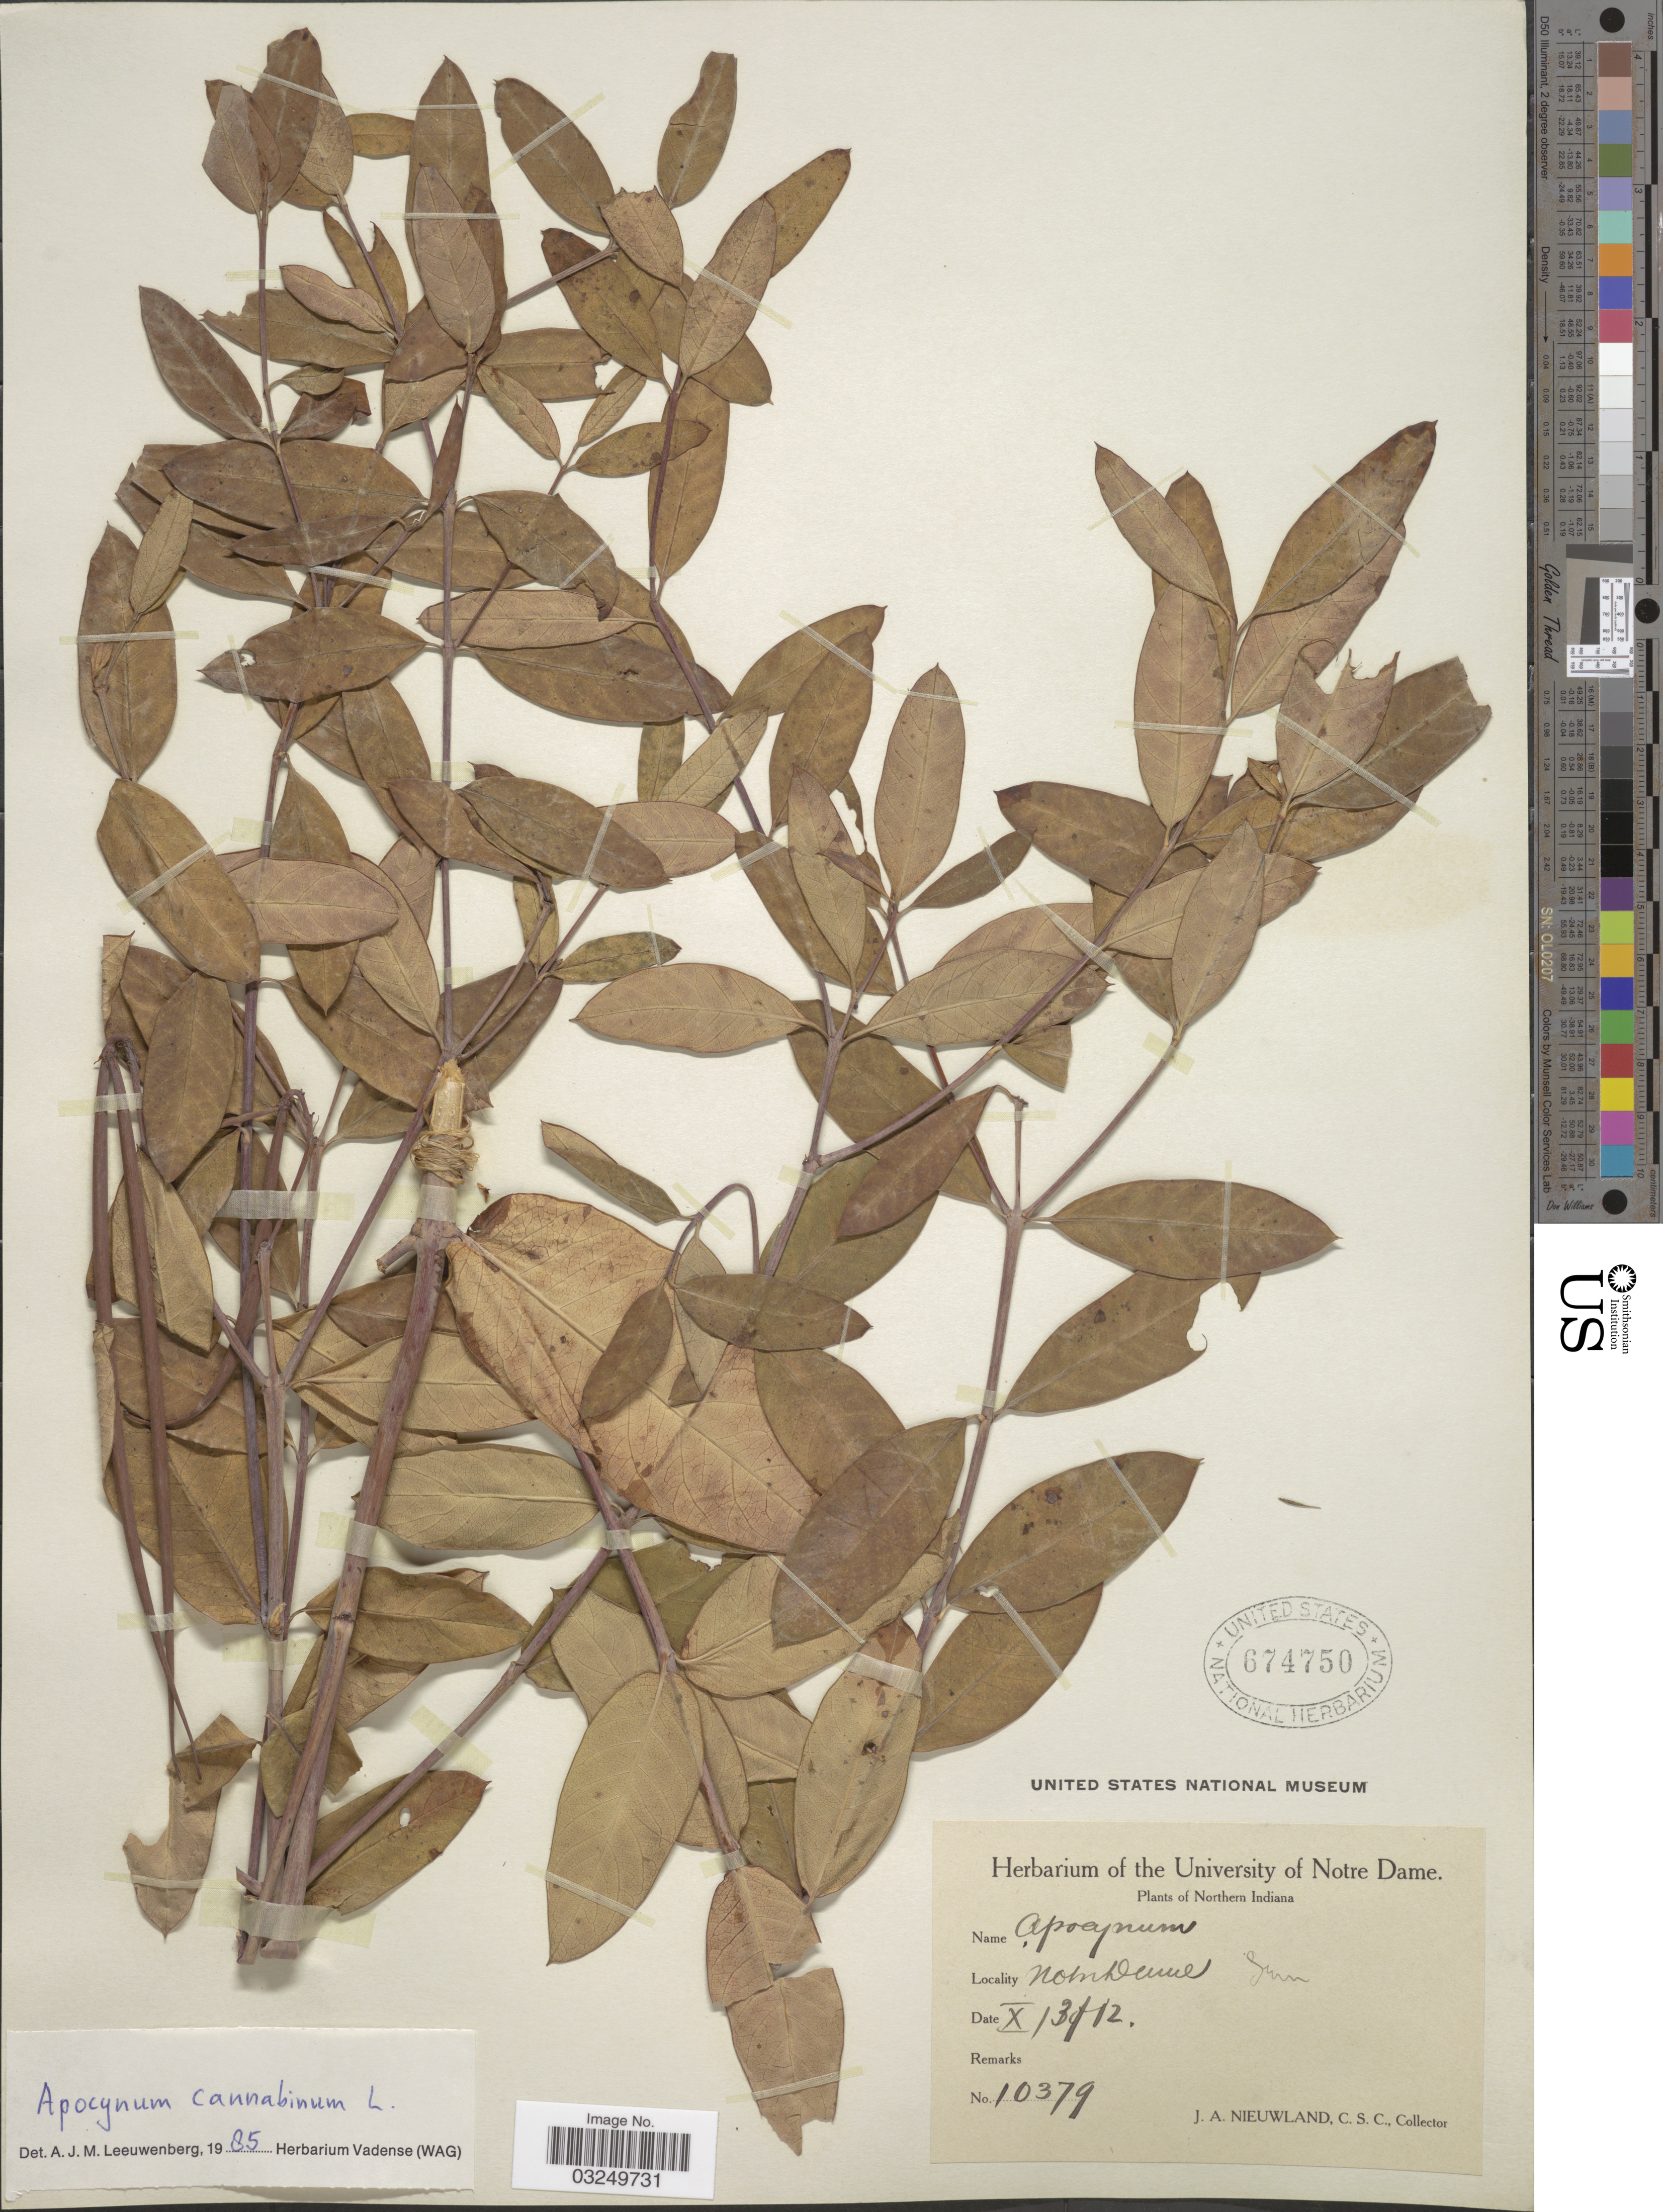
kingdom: Plantae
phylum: Tracheophyta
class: Magnoliopsida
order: Gentianales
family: Apocynaceae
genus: Apocynum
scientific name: Apocynum cannabinum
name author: L.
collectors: J. A. Nieuwland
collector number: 10379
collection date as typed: Transcribed d/m/y: 3/10/12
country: United States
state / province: Indiana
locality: Northern Indiana. Notre Dame.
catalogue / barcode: US 674750